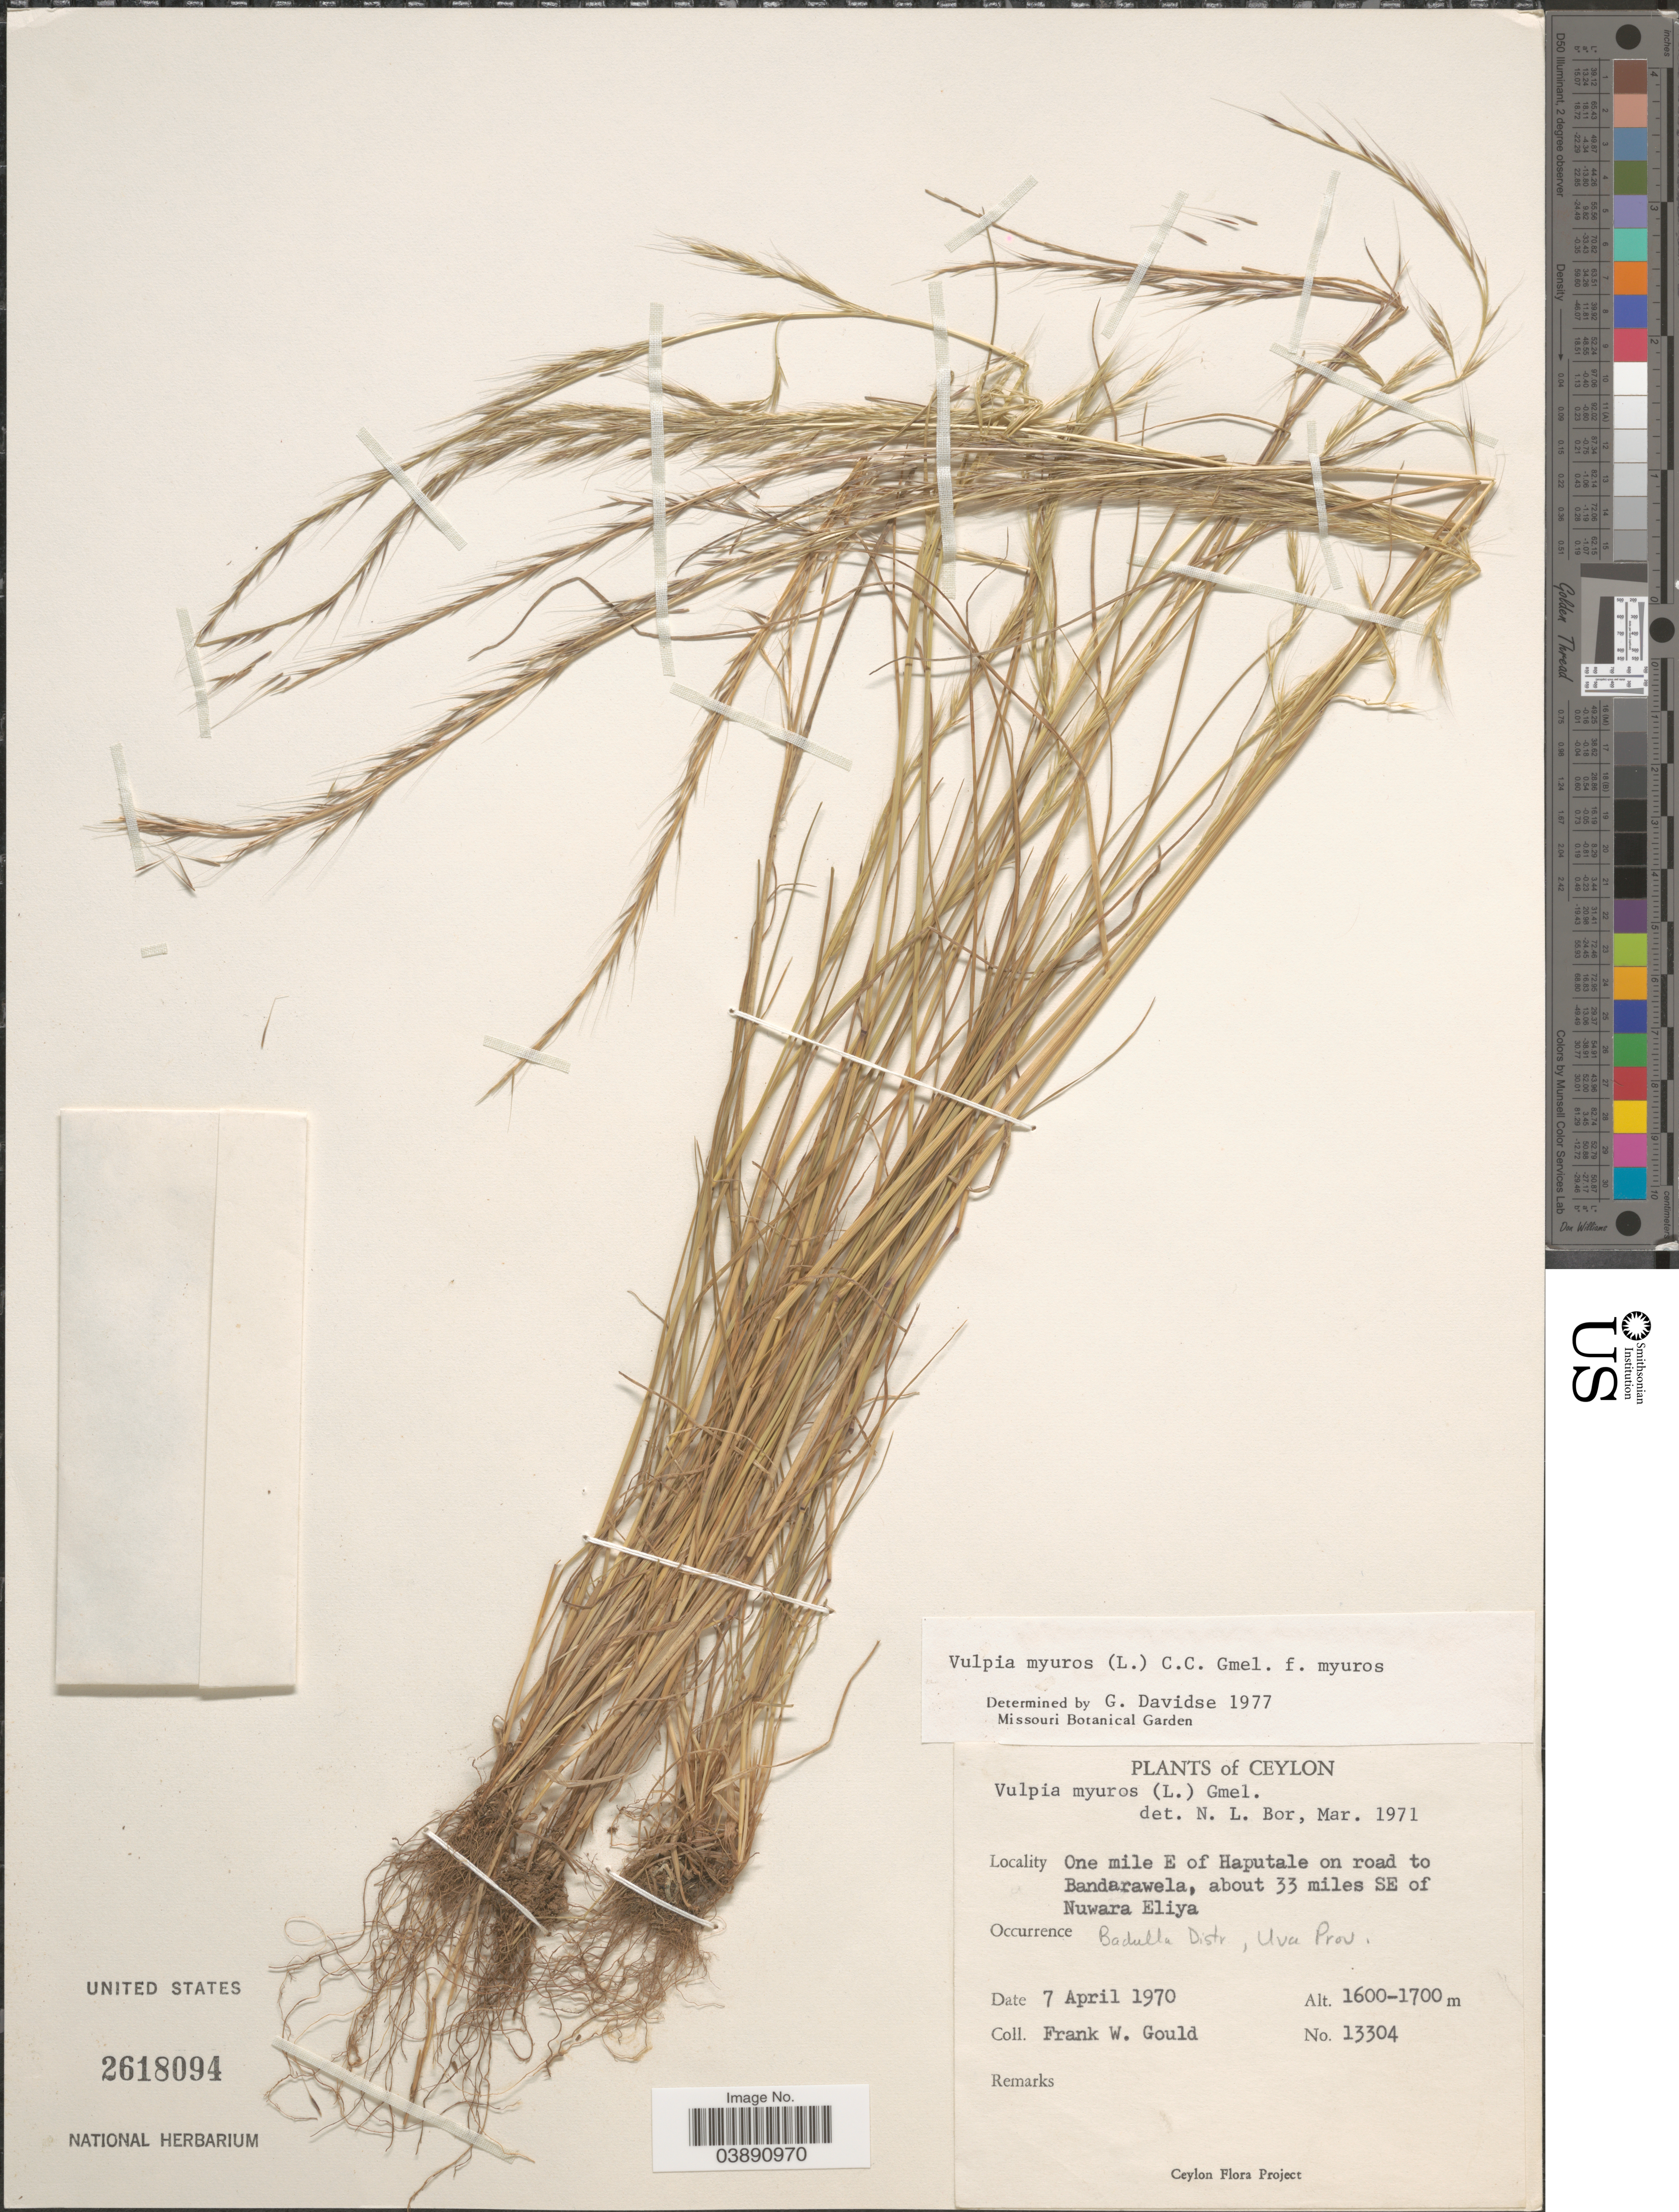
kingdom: Plantae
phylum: Tracheophyta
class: Liliopsida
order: Poales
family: Poaceae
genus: Festuca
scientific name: Festuca myuros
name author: L.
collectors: F. W. Gould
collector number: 13304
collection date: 1970-04-07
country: Sri Lanka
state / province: Uva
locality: Ceylon. One mile E of Haputale on road to Bandarawela, about 33 miles SE of Nuwara Eliya. Badulla Distr.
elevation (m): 1600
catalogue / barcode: US 2618094